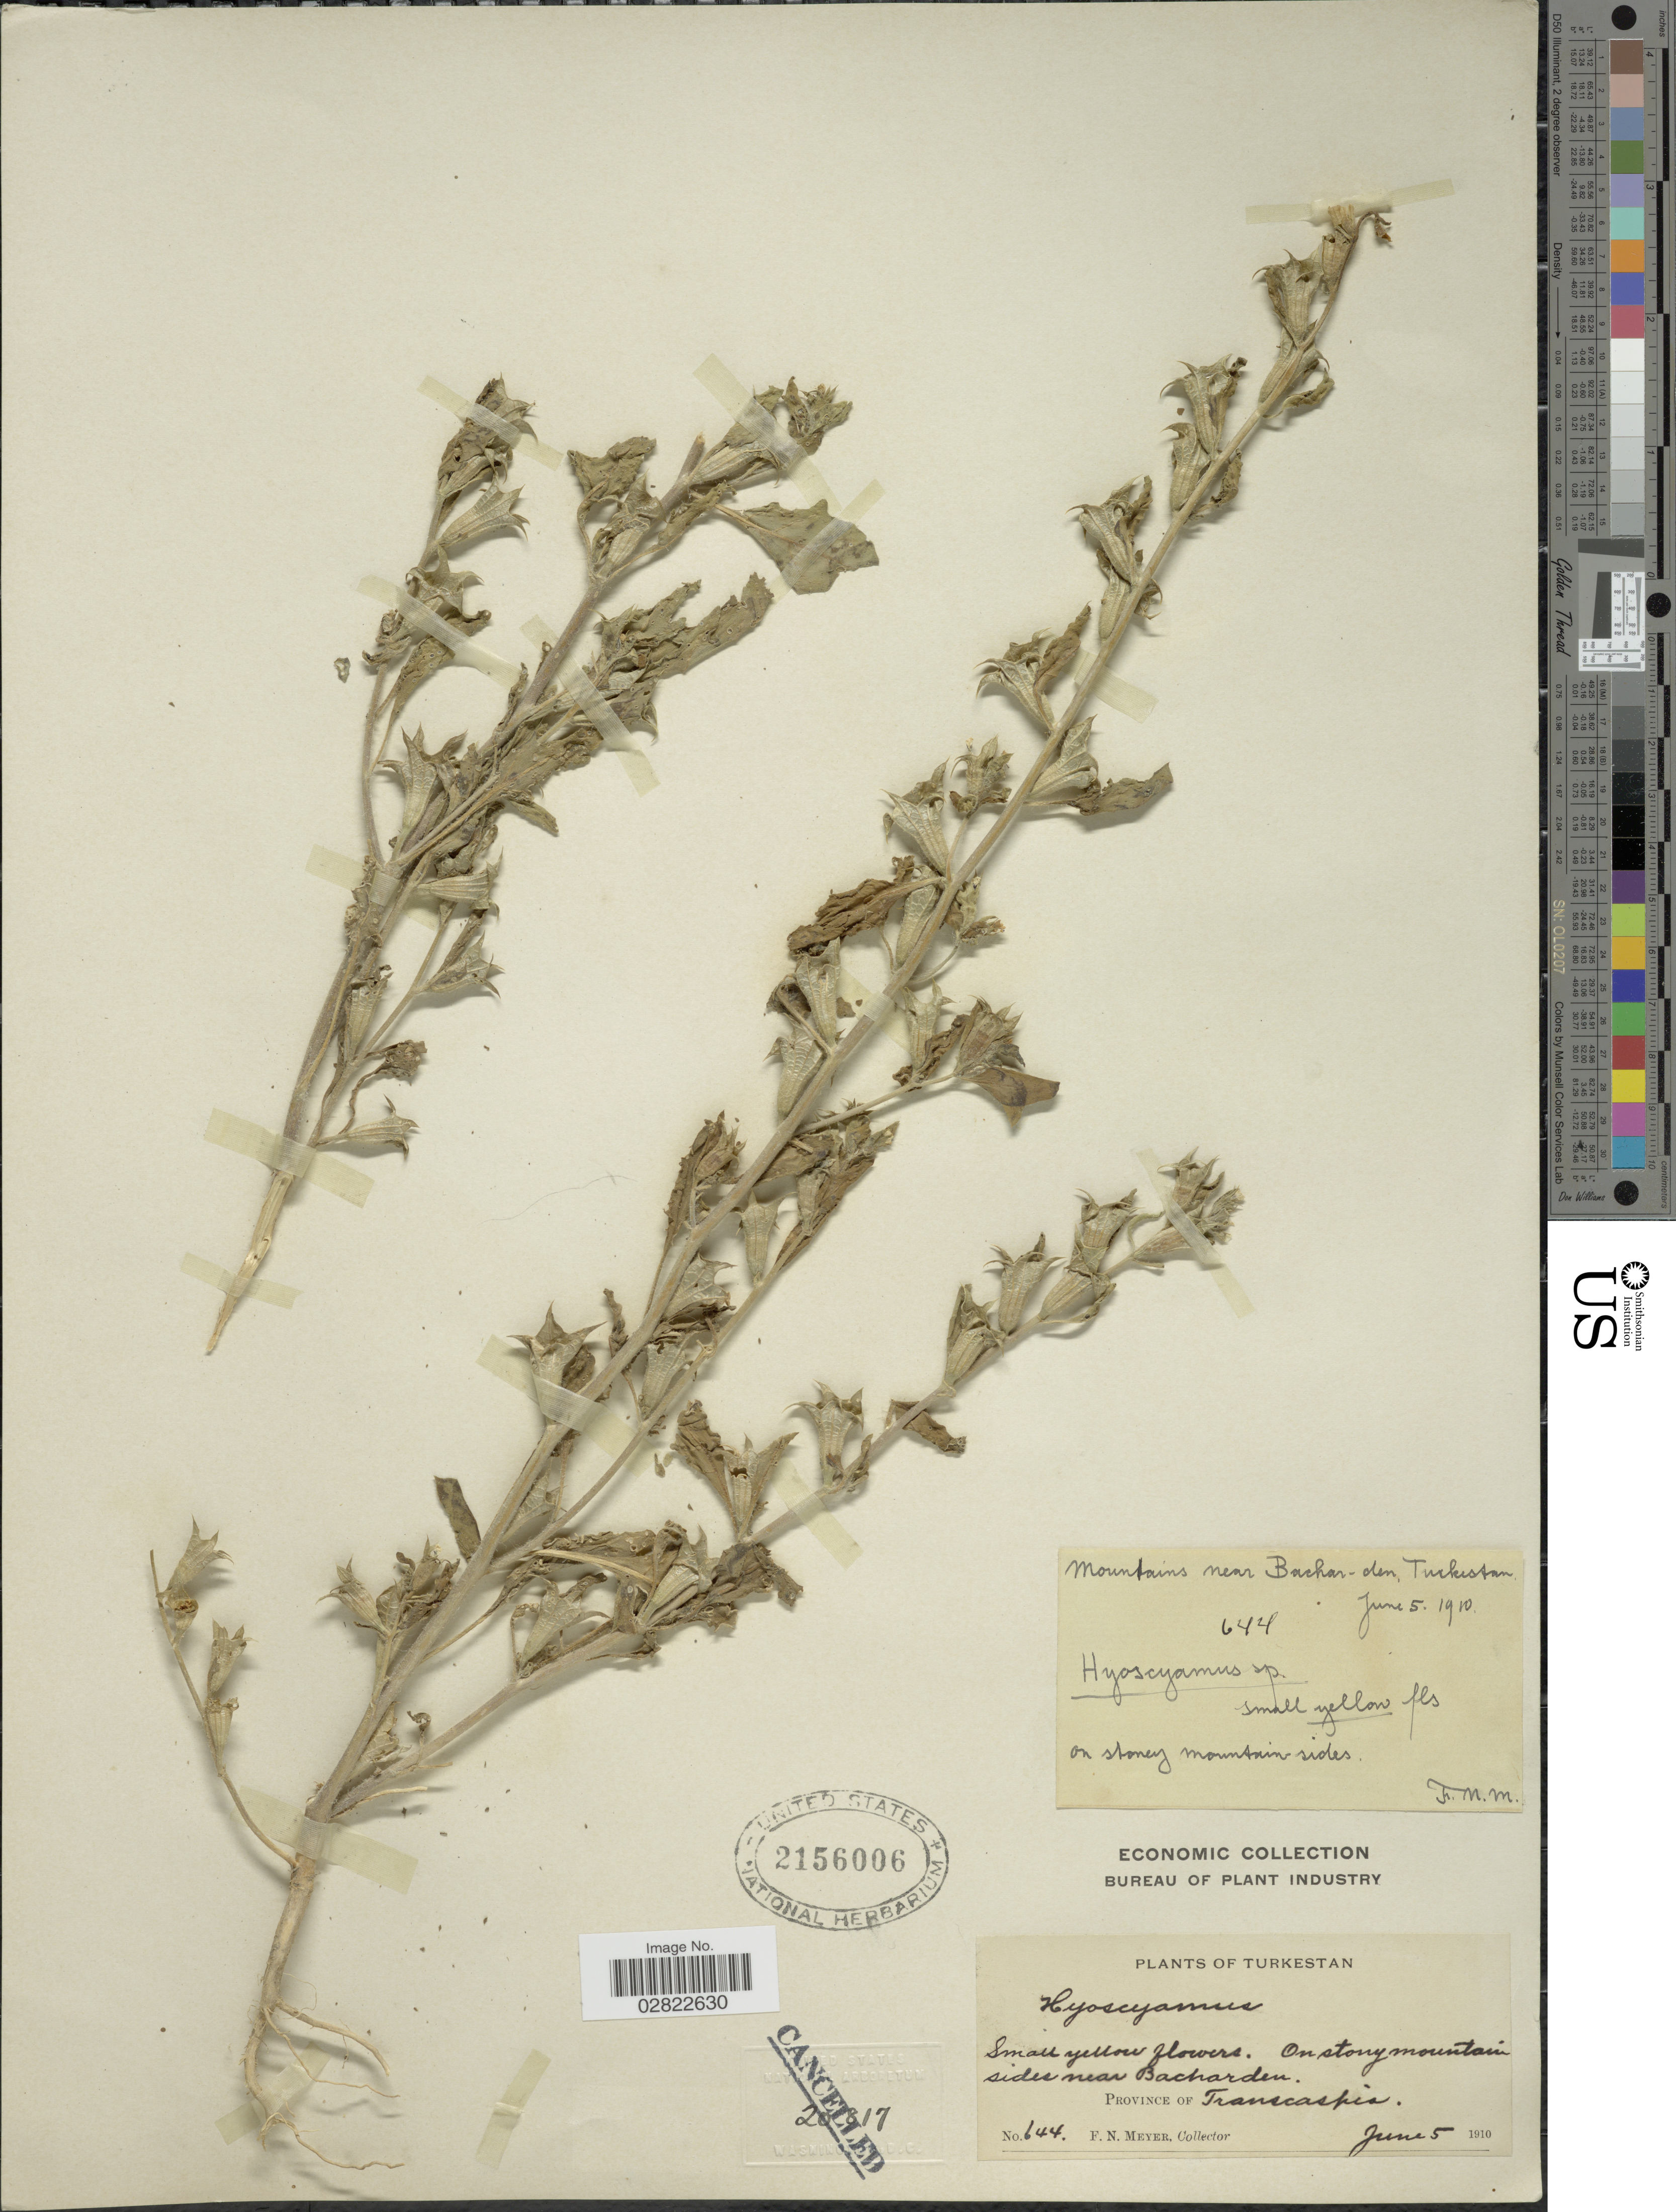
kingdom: Plantae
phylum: Tracheophyta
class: Magnoliopsida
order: Solanales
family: Solanaceae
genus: Hyoscyamus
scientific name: Hyoscyamus sp.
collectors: F. N. Meyer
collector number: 644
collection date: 1910-06-05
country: Turkmenistan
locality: Mountains near Bachar-den, Turkestan, On stony mountain sides near Bacharden, Province of Transcaspis.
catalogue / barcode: US 2156006